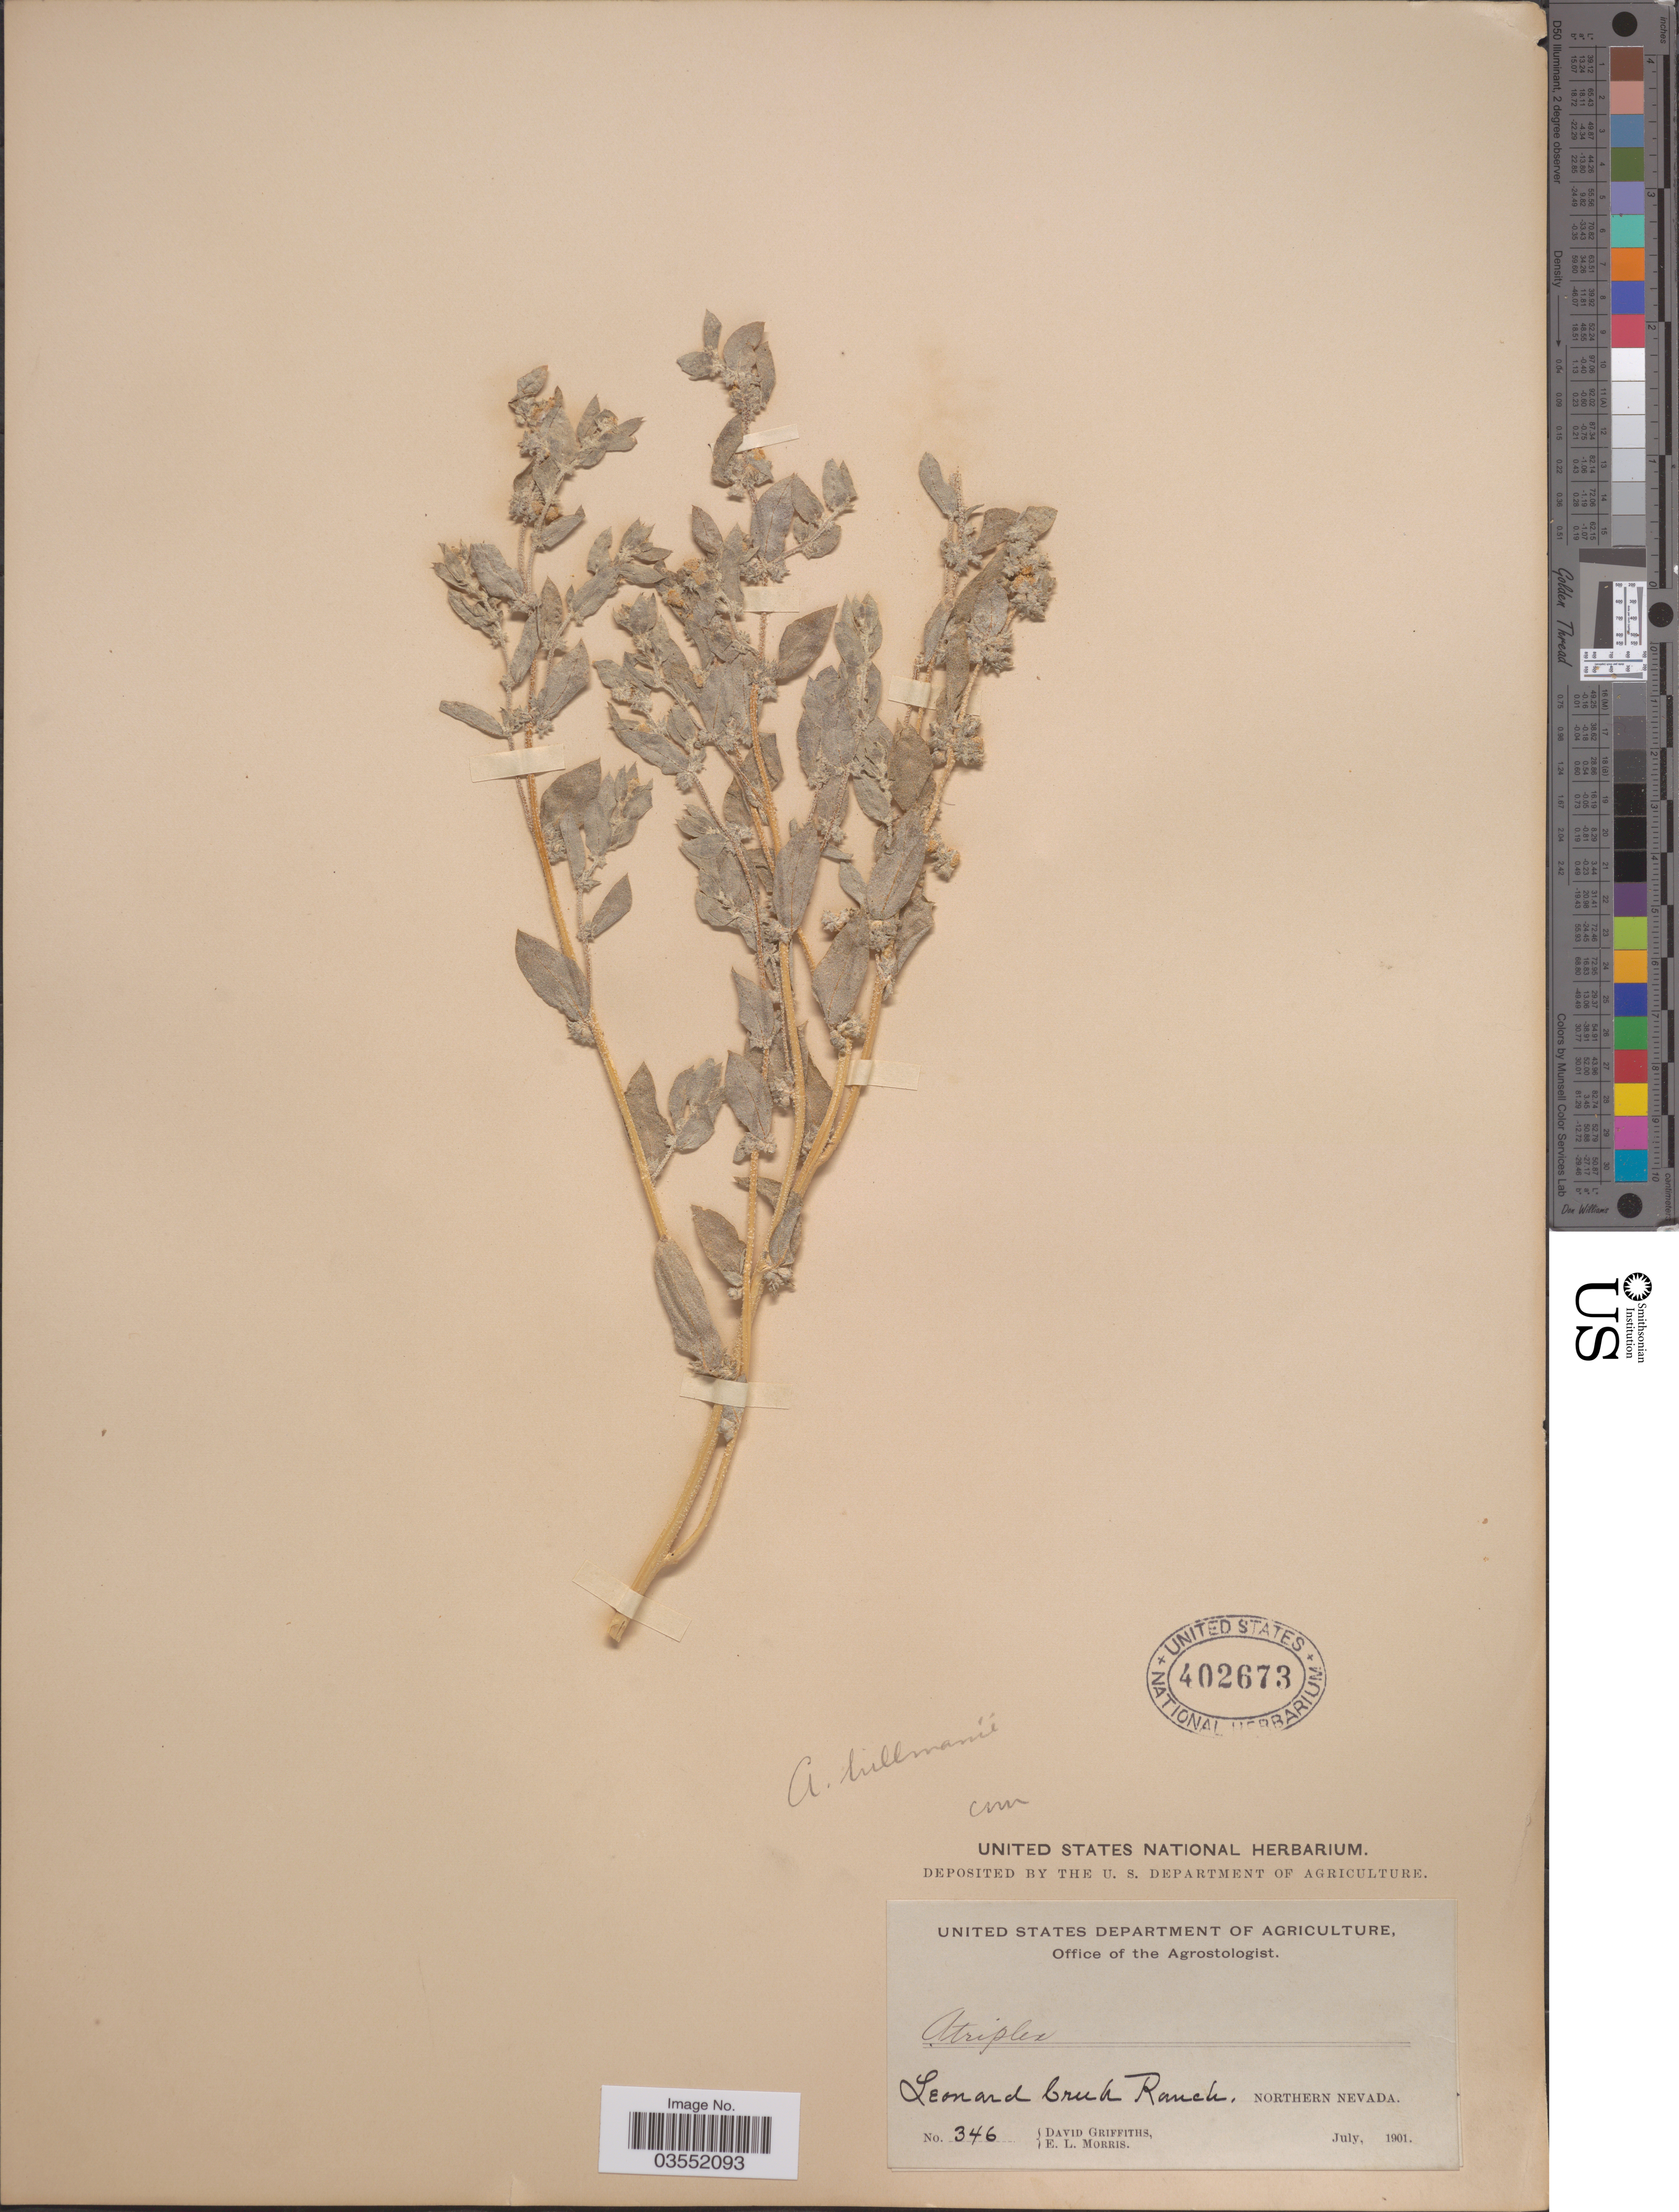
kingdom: Plantae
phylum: Tracheophyta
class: Magnoliopsida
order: Caryophyllales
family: Amaranthaceae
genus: Atriplex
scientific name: Atriplex hillmanii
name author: (M.E. Jones) Standl.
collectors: D. Griffiths & E. Morris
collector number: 346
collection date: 1901-07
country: United States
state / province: Nevada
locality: Leonard Creek Ranch, Northern Nevada.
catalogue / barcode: US 402673